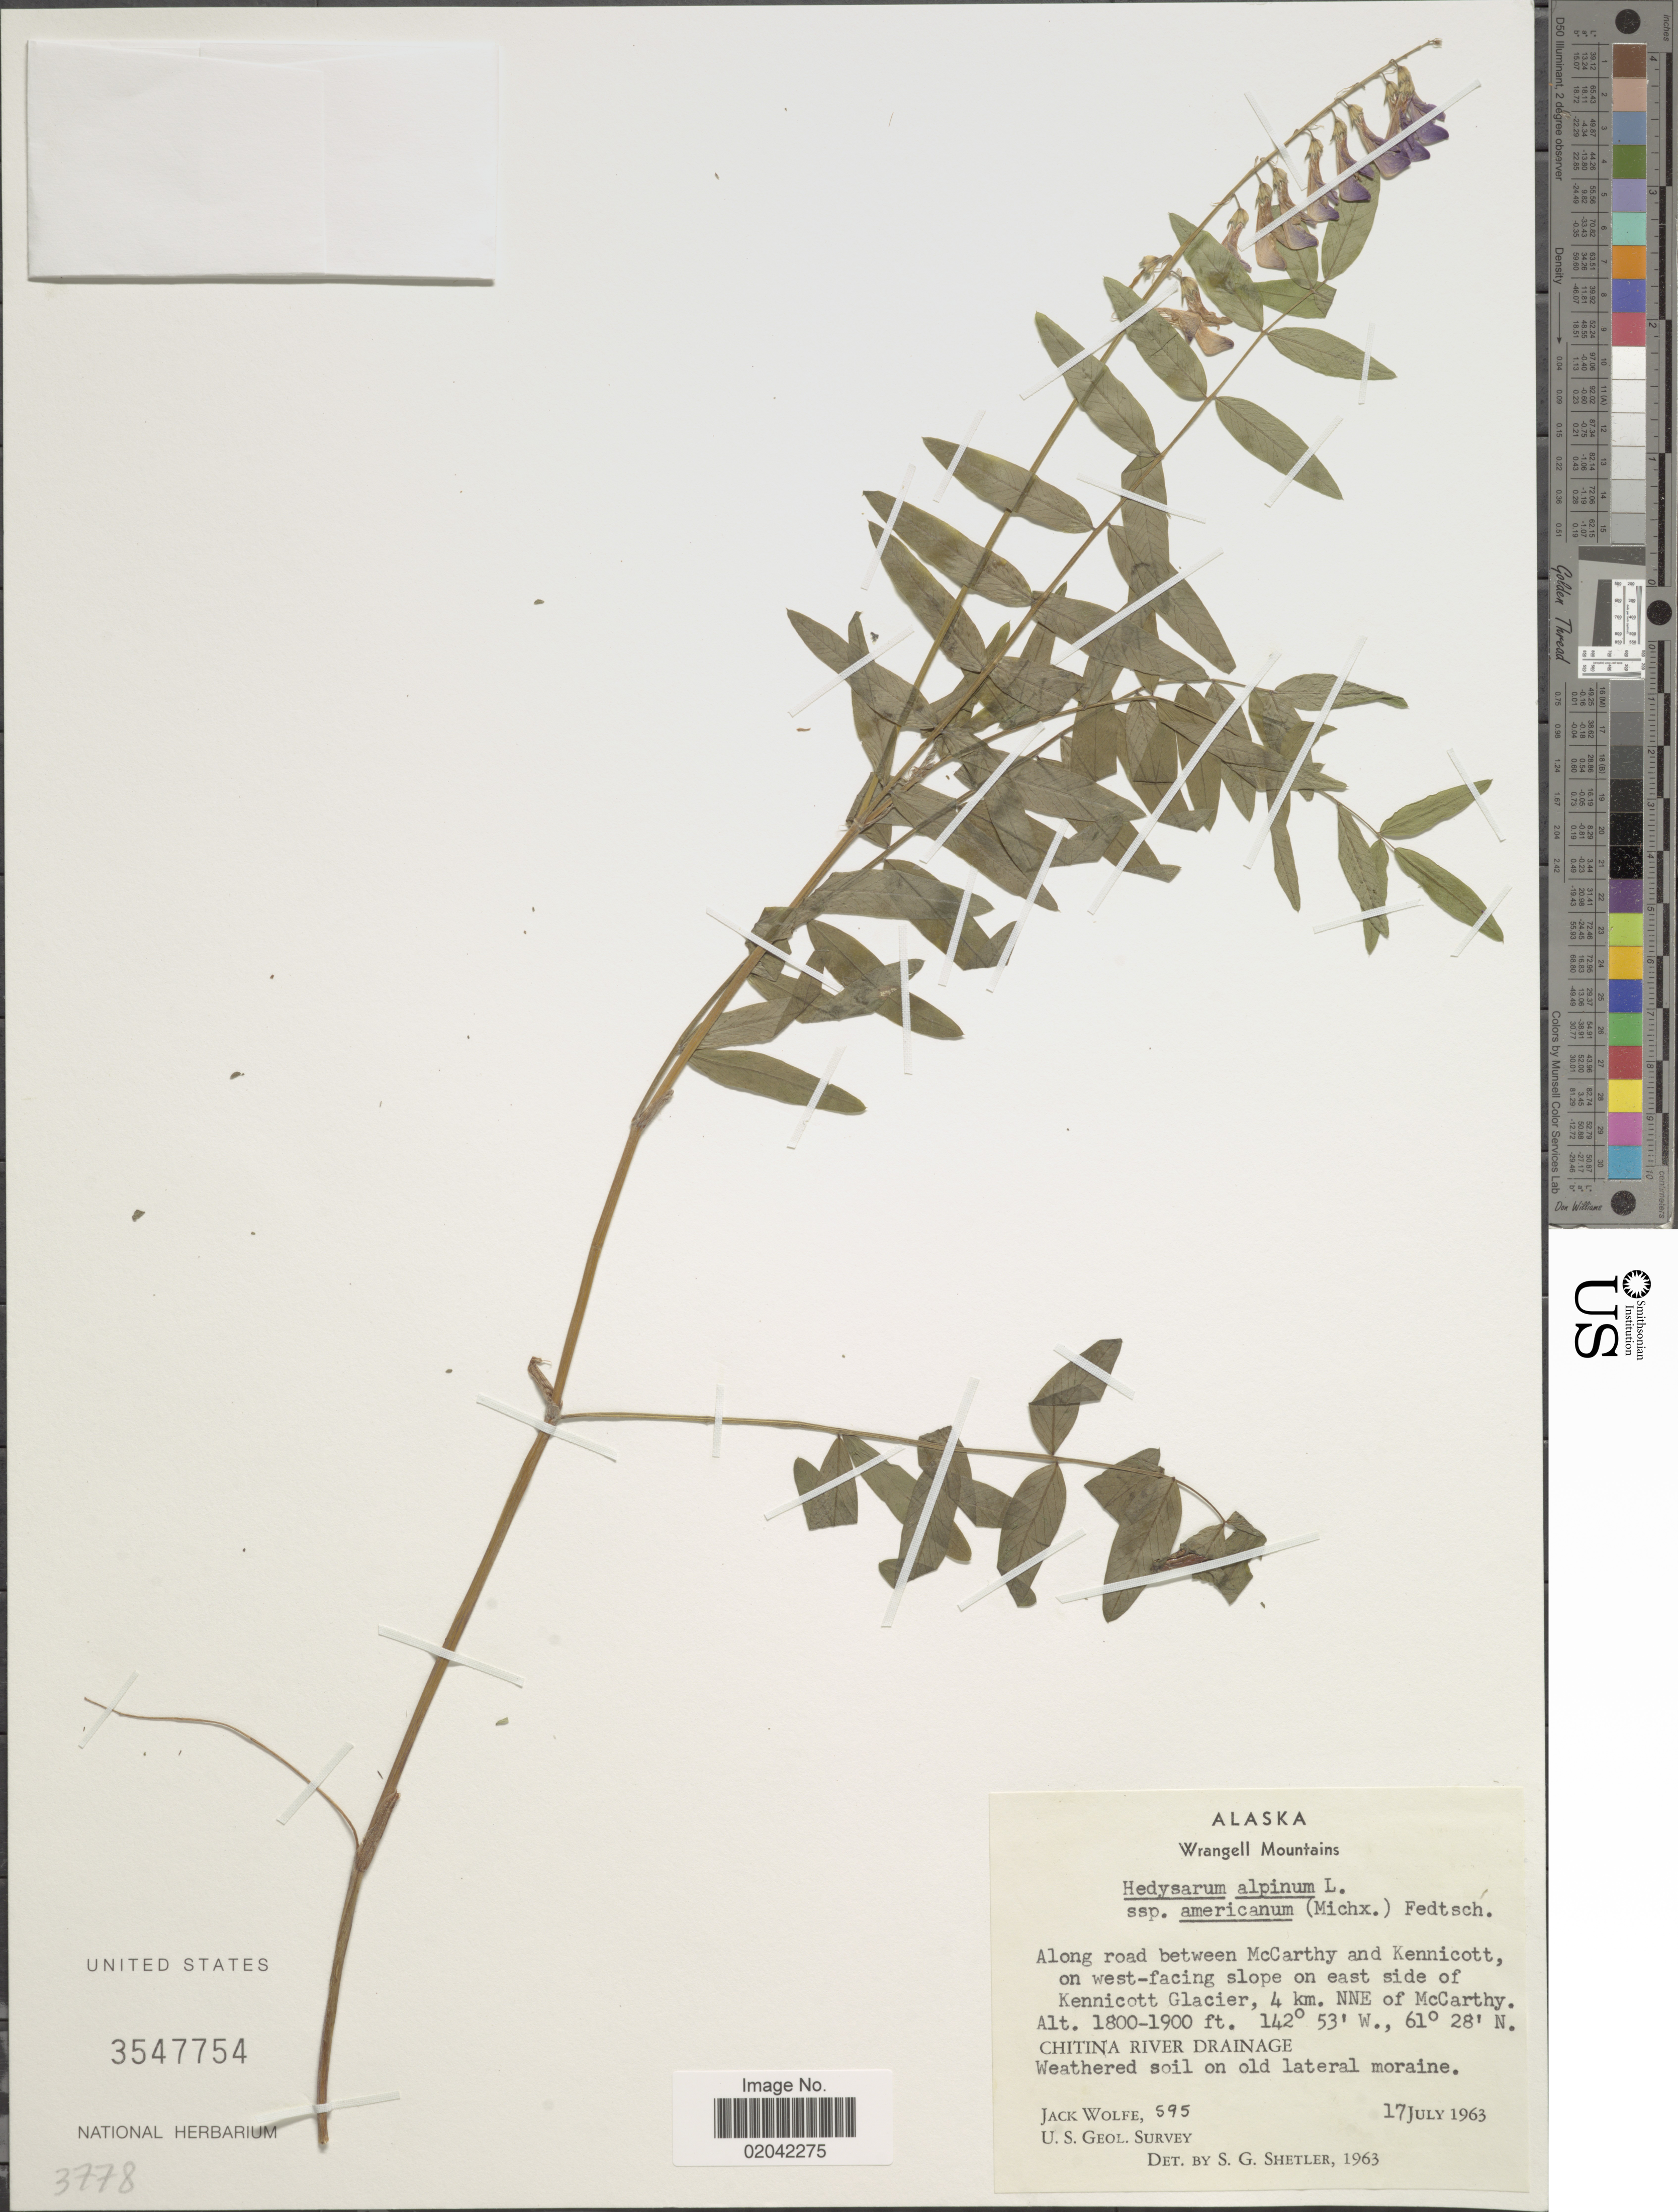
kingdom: Plantae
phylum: Tracheophyta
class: Magnoliopsida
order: Fabales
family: Fabaceae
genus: Hedysarum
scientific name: Hedysarum alpinum var. americanum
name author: Michx. ex Pursh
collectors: J. Wolfe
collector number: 595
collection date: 1963-07-17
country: United States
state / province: Alaska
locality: Wrangell Mountains. Along road between McCarthy and Kennicott, on west-facing slope on east side of Kennicott Glacier, 4 km. NNE of McCarthy. Chitina River Drainage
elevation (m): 549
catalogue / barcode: US 3547754